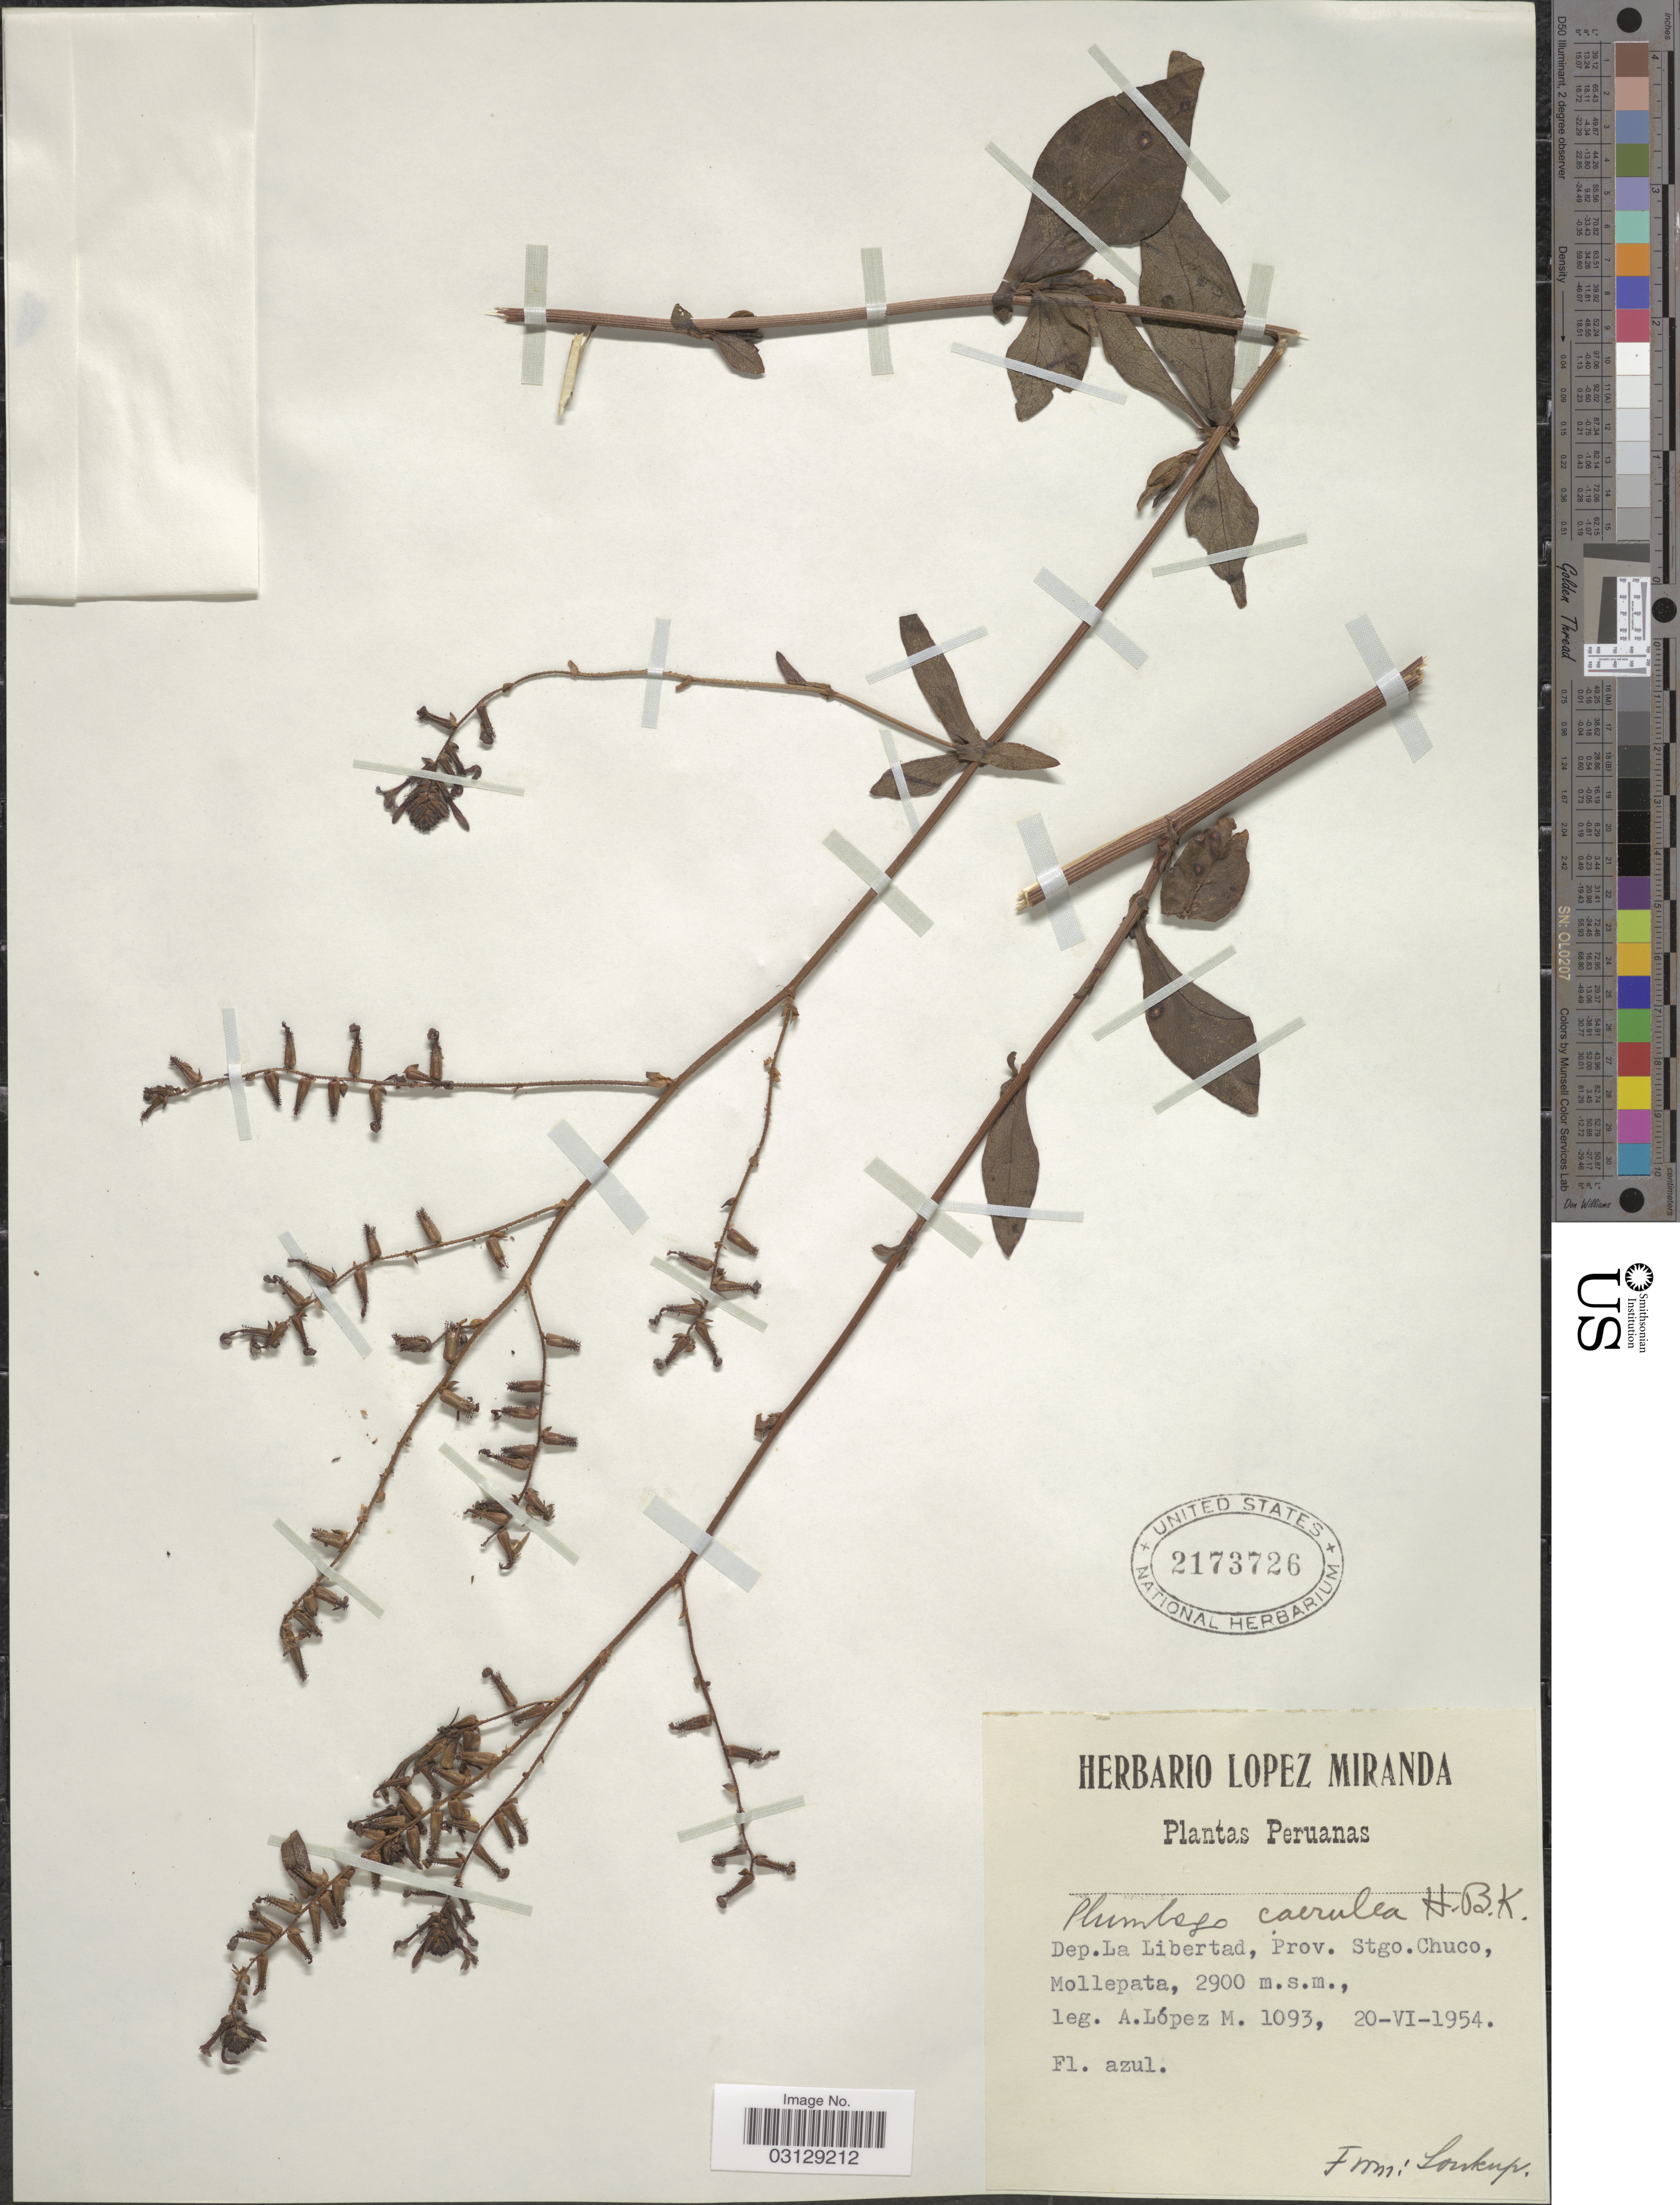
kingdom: Plantae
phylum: Tracheophyta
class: Magnoliopsida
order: Caryophyllales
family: Plumbaginaceae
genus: Plumbago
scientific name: Plumbago coerulea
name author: Auct.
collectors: A. López M.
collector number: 1093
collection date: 1954-06-20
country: Peru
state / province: La Libertad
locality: Dep. La Libertad. Prov. Stgo. Chuco, Mollepata.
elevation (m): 2900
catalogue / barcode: US 2173726